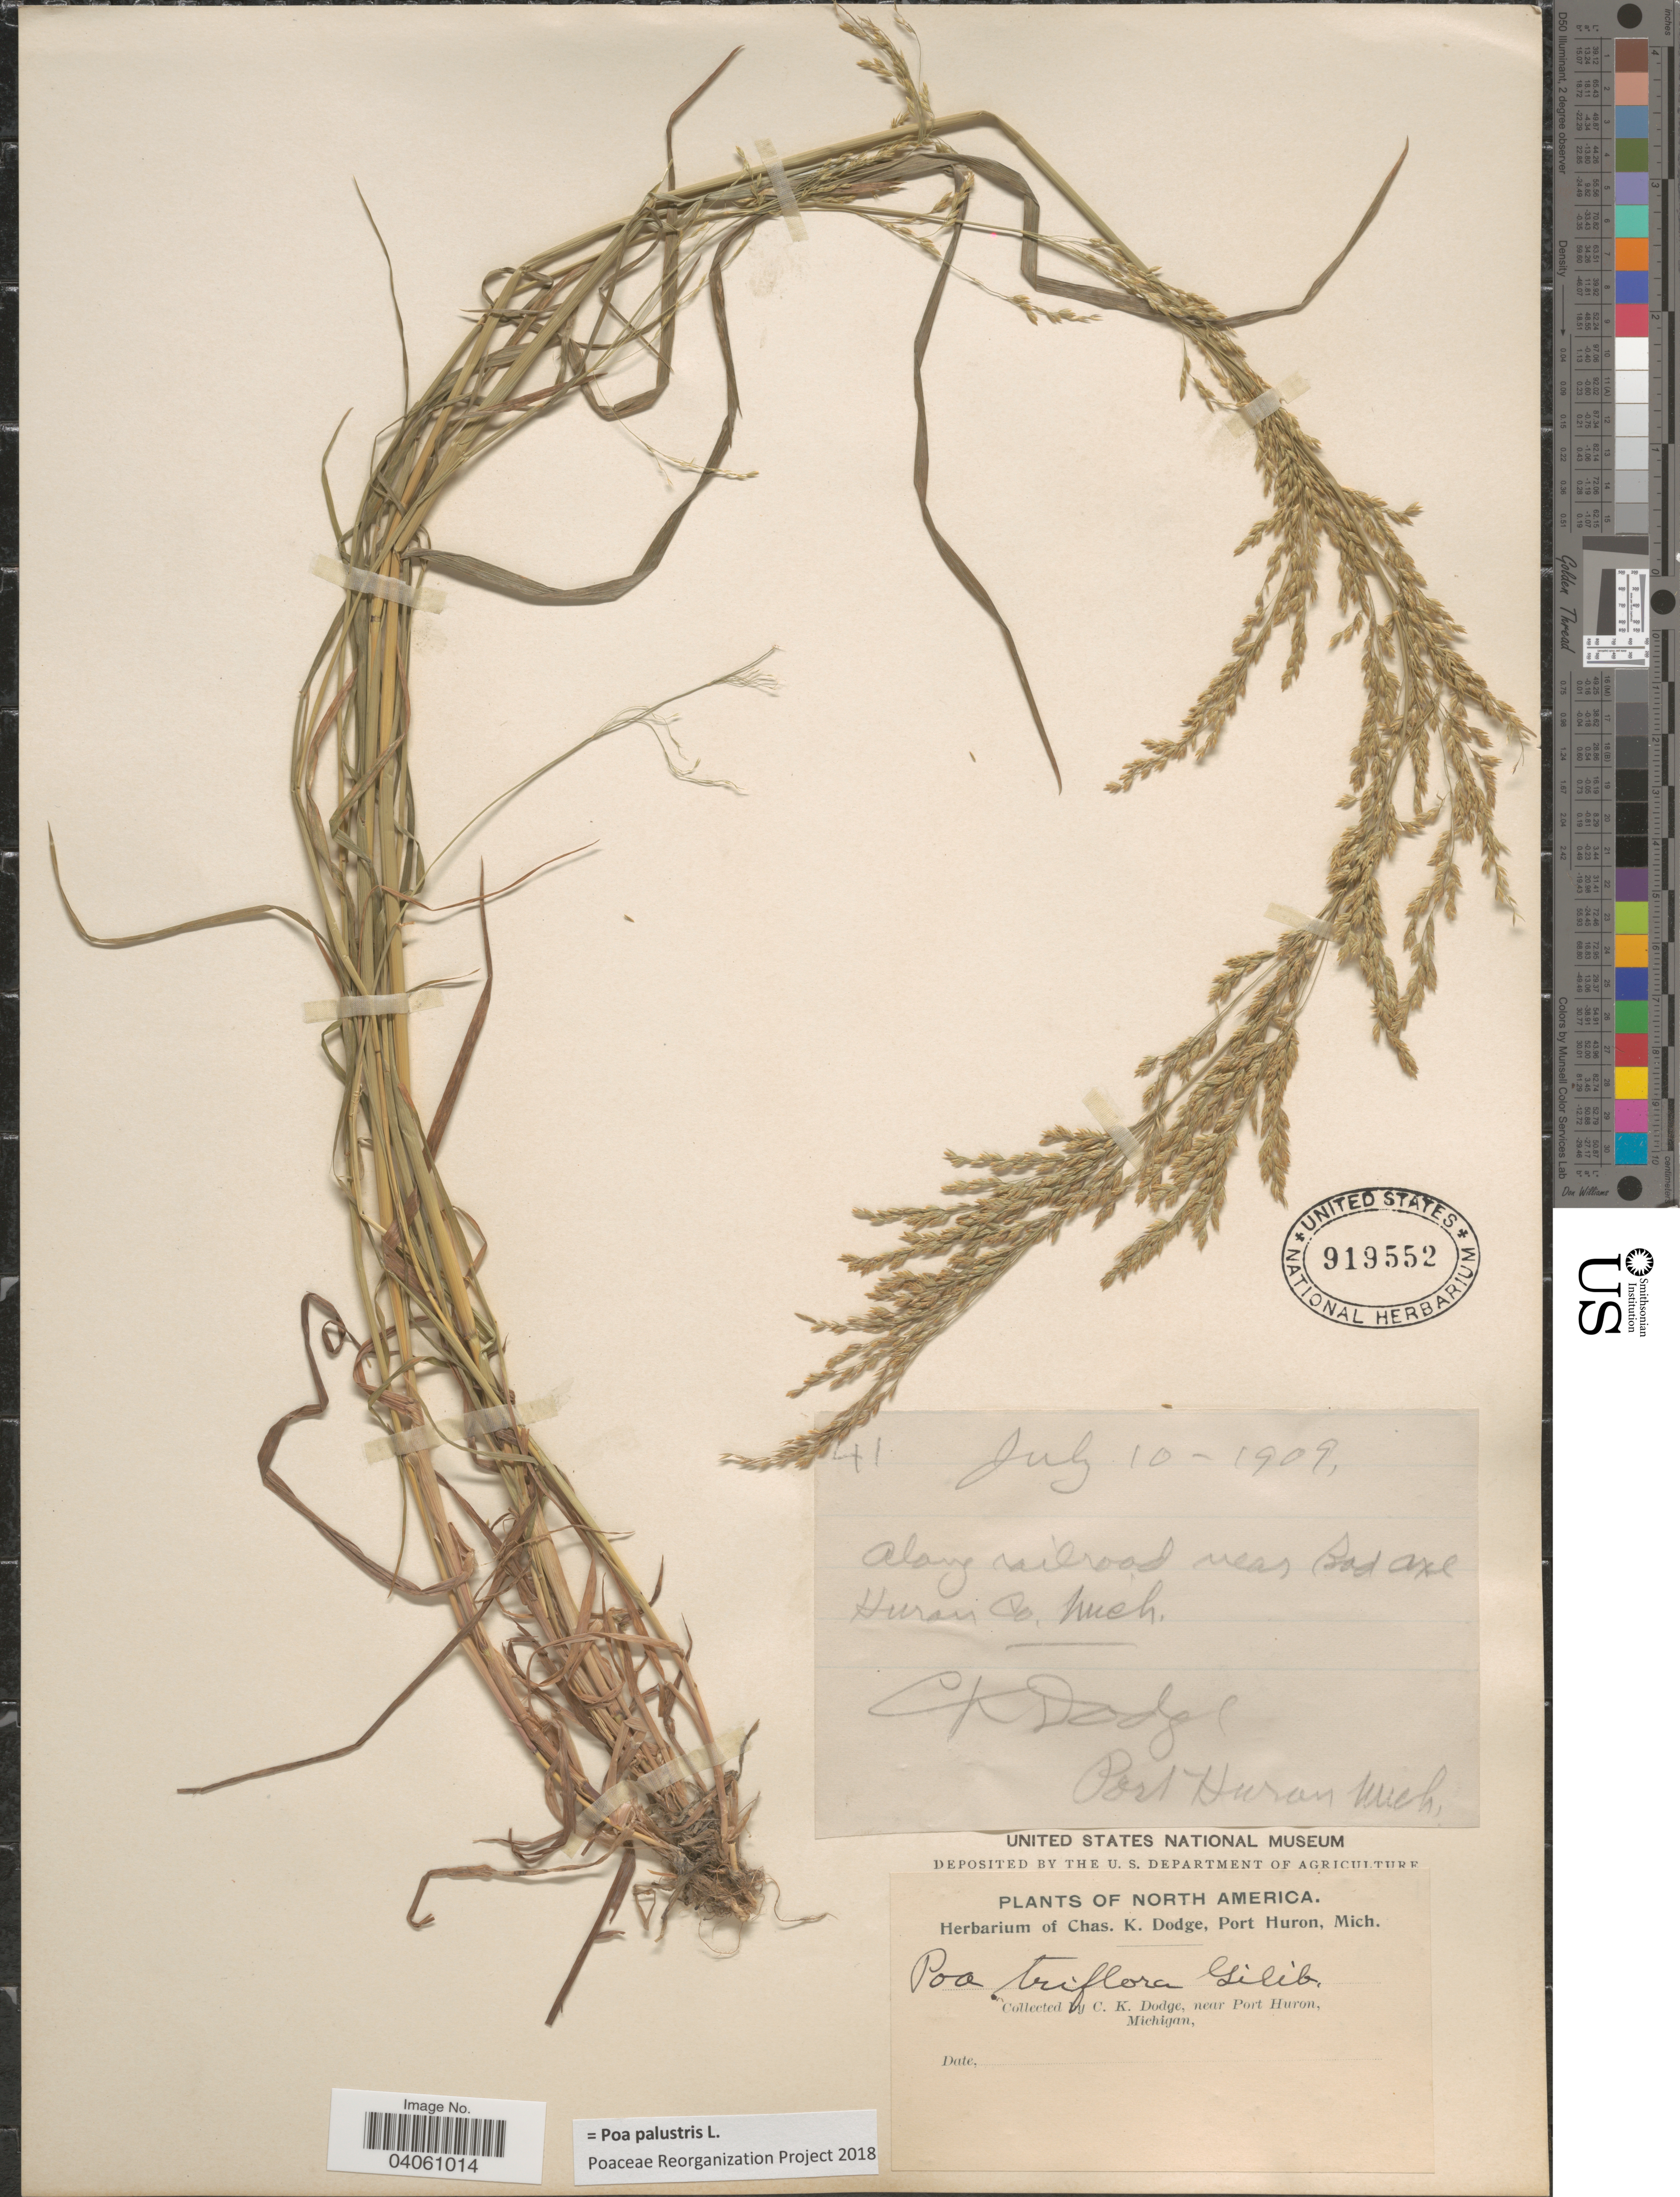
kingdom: Plantae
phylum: Tracheophyta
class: Liliopsida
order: Poales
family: Poaceae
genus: Poa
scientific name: Poa palustris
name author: L.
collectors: C. Dodge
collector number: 41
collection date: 1909-07-10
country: United States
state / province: Michigan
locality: Along railroad near Port Huron Co. Near Port Huron.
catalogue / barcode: US 919552